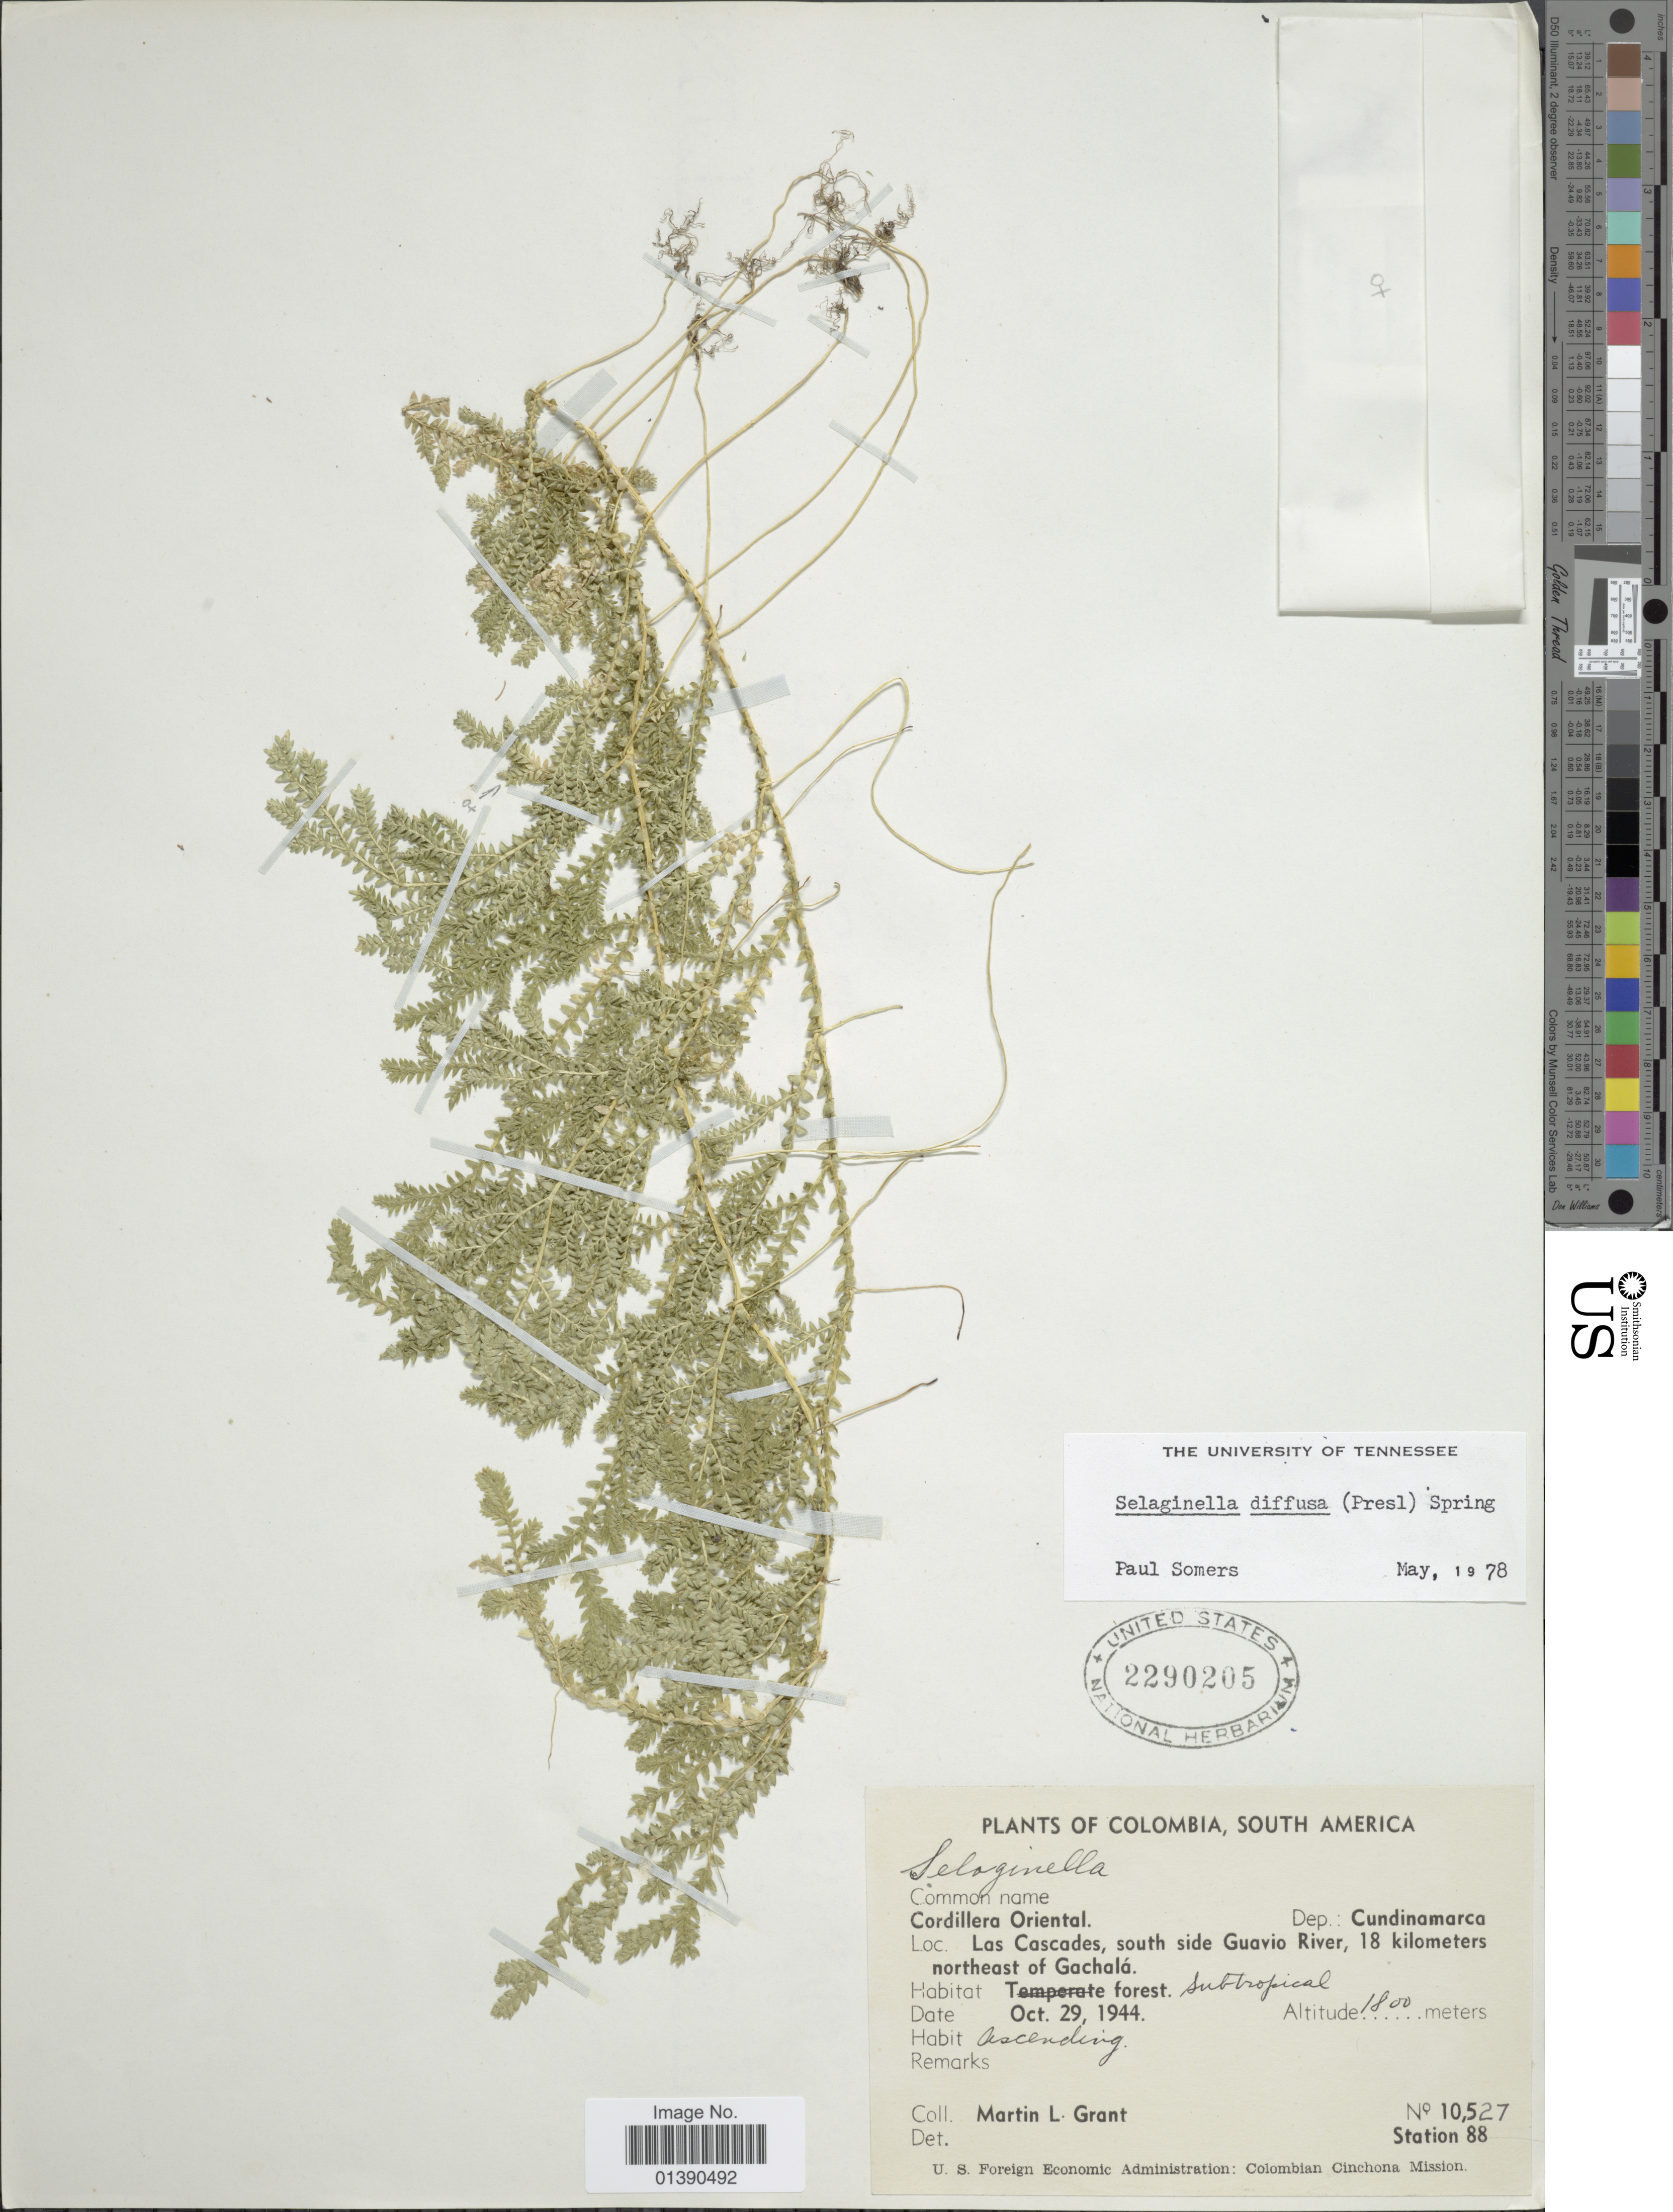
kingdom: Plantae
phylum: Tracheophyta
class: Lycopodiopsida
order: Selaginellales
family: Selaginellaceae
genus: Selaginella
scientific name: Selaginella diffusa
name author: (C. Presl) Spring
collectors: M. L. Grant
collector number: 10527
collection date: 1944-10-29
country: Colombia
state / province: Cundinamarca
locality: Cordillera Oriental, Las Cascades, south side Guavio River, 18 kilometers northeast of Gachalá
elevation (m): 1800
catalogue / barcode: US 2290205